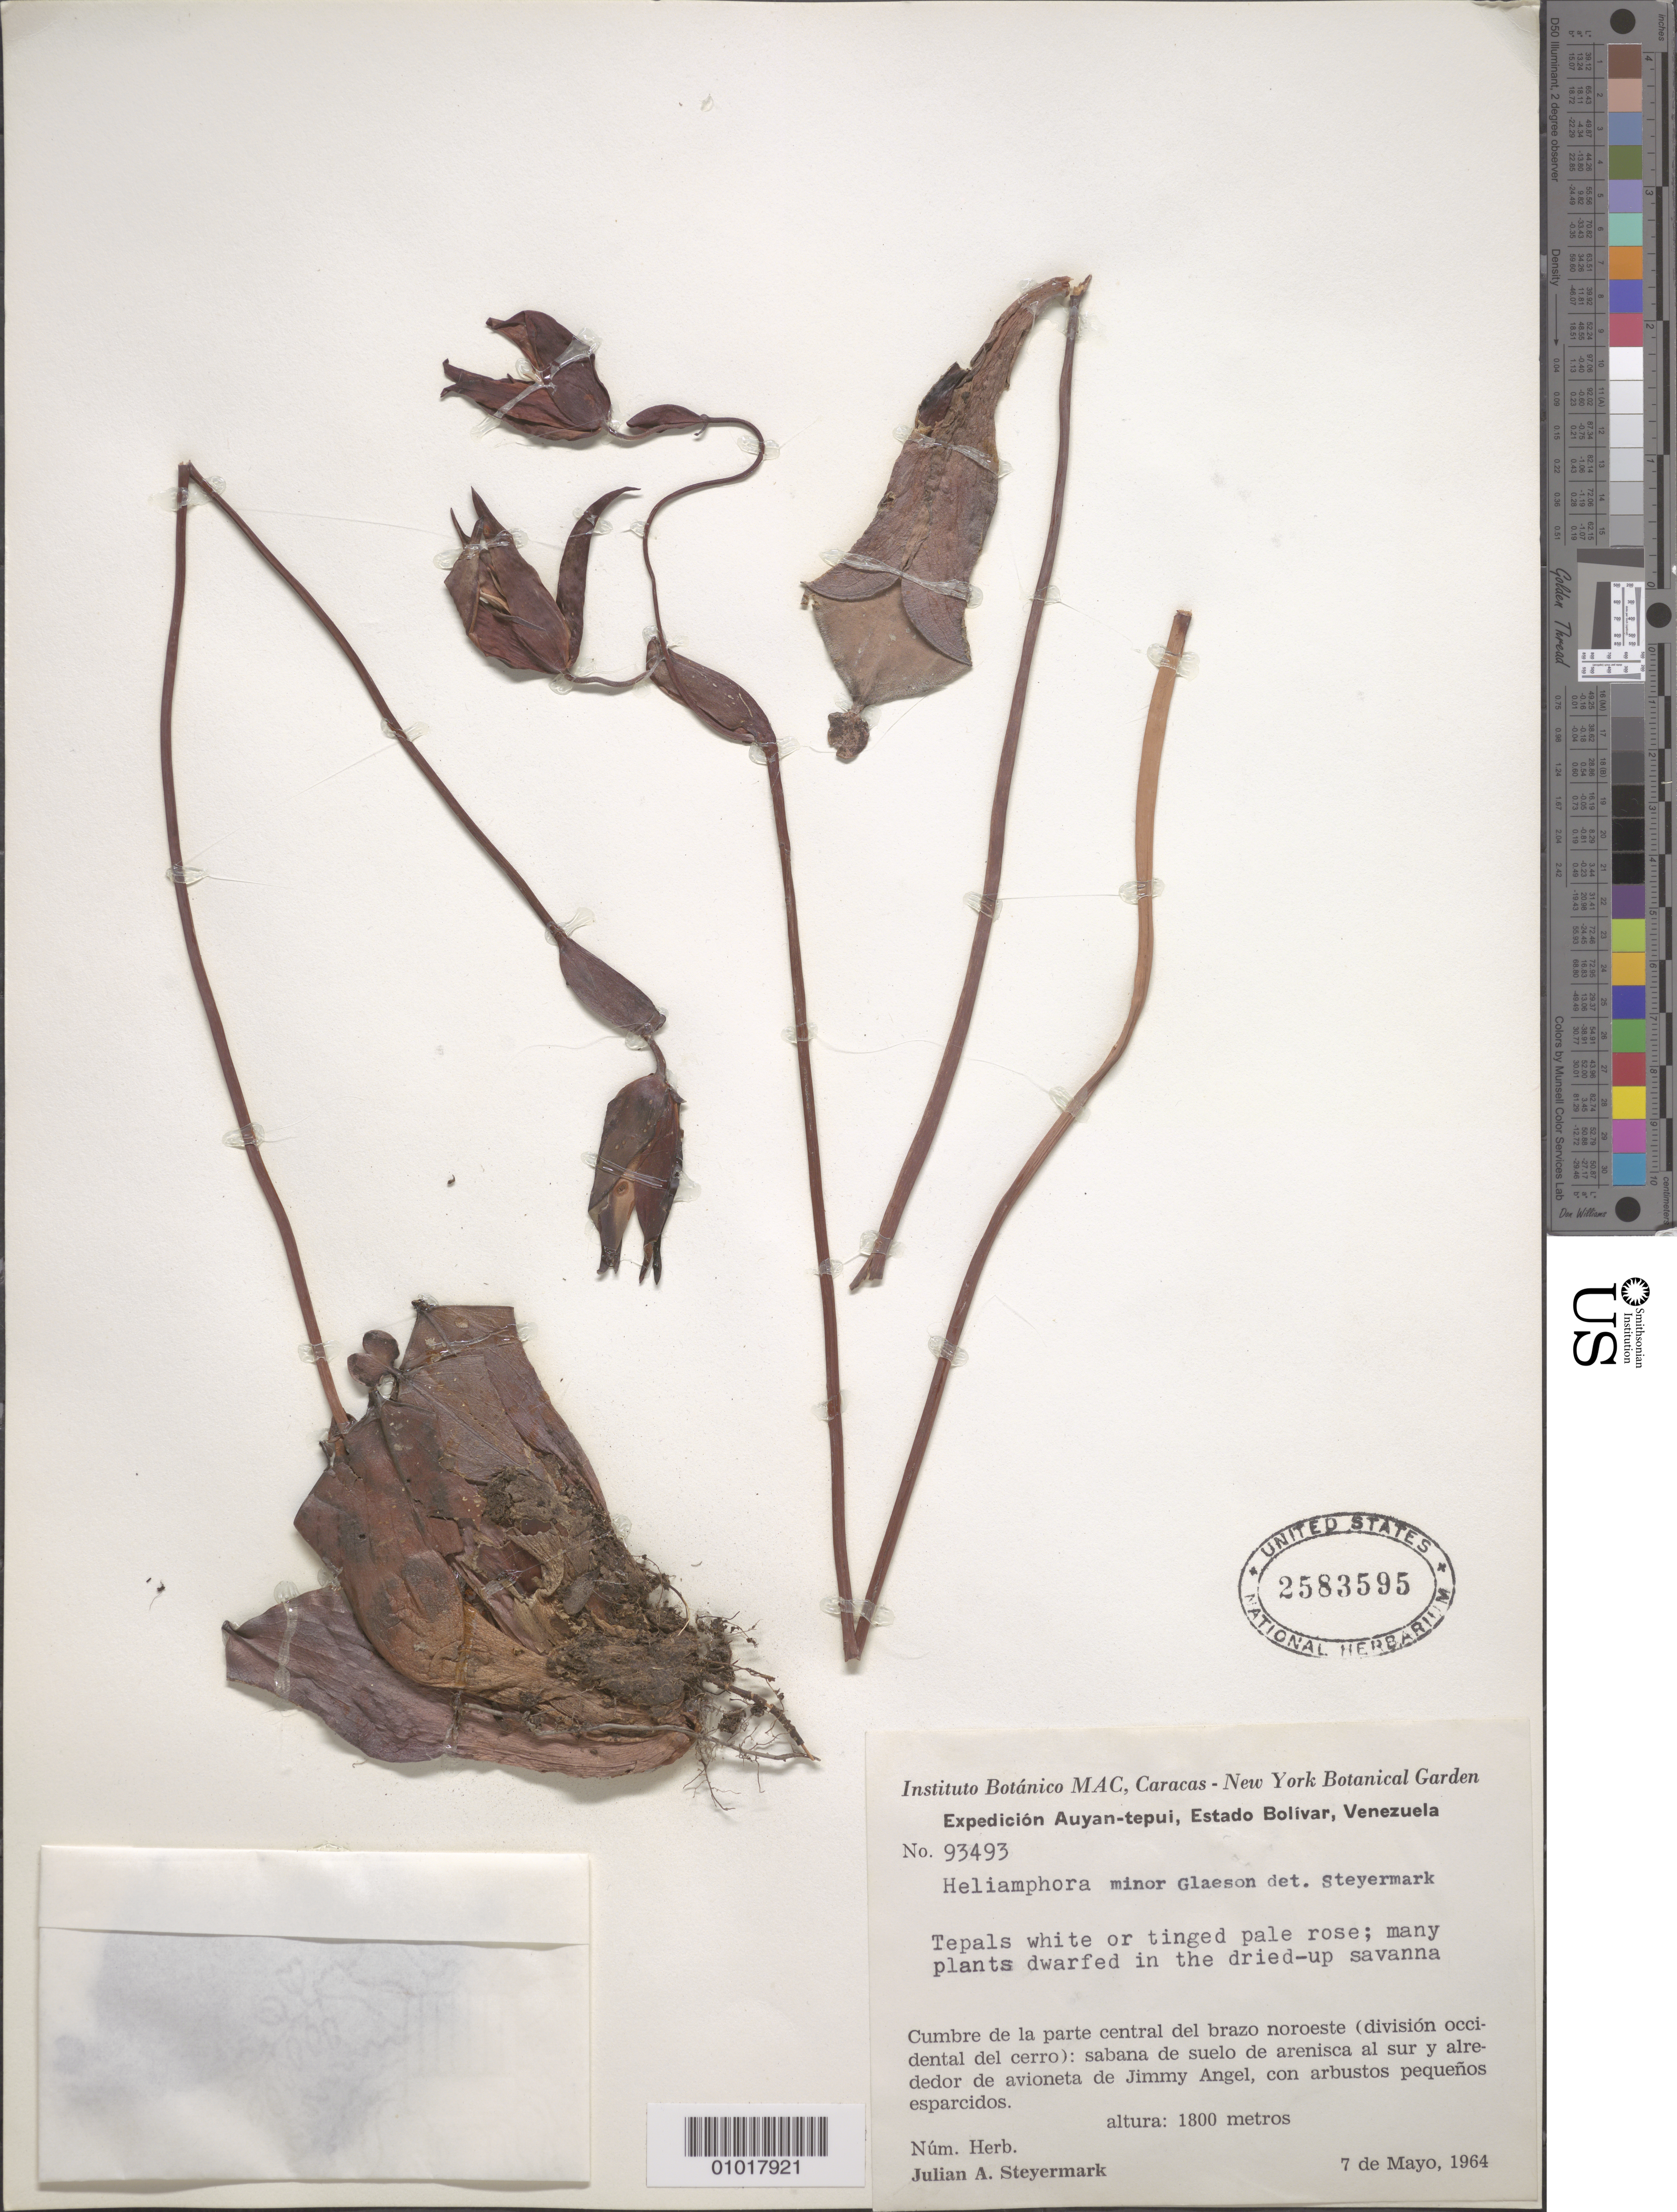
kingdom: Plantae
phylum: Tracheophyta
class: Magnoliopsida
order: Ericales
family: Sarraceniaceae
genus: Heliamphora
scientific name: Heliamphora minor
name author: Gleason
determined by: Steyermark, Julian A., (VEN)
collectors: J. Steyermark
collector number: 93493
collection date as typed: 7-May-64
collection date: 1964-05-07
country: Venezuela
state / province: Bolívar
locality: Cumbre de la parte central del brazo noroeste (divison occidental del cerro): sabana de suelo de arenisca al sur ya alrededor de avioneta de Jimmy Angel, con arbustos pequenos esparcidos.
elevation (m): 1800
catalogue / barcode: US 2583595